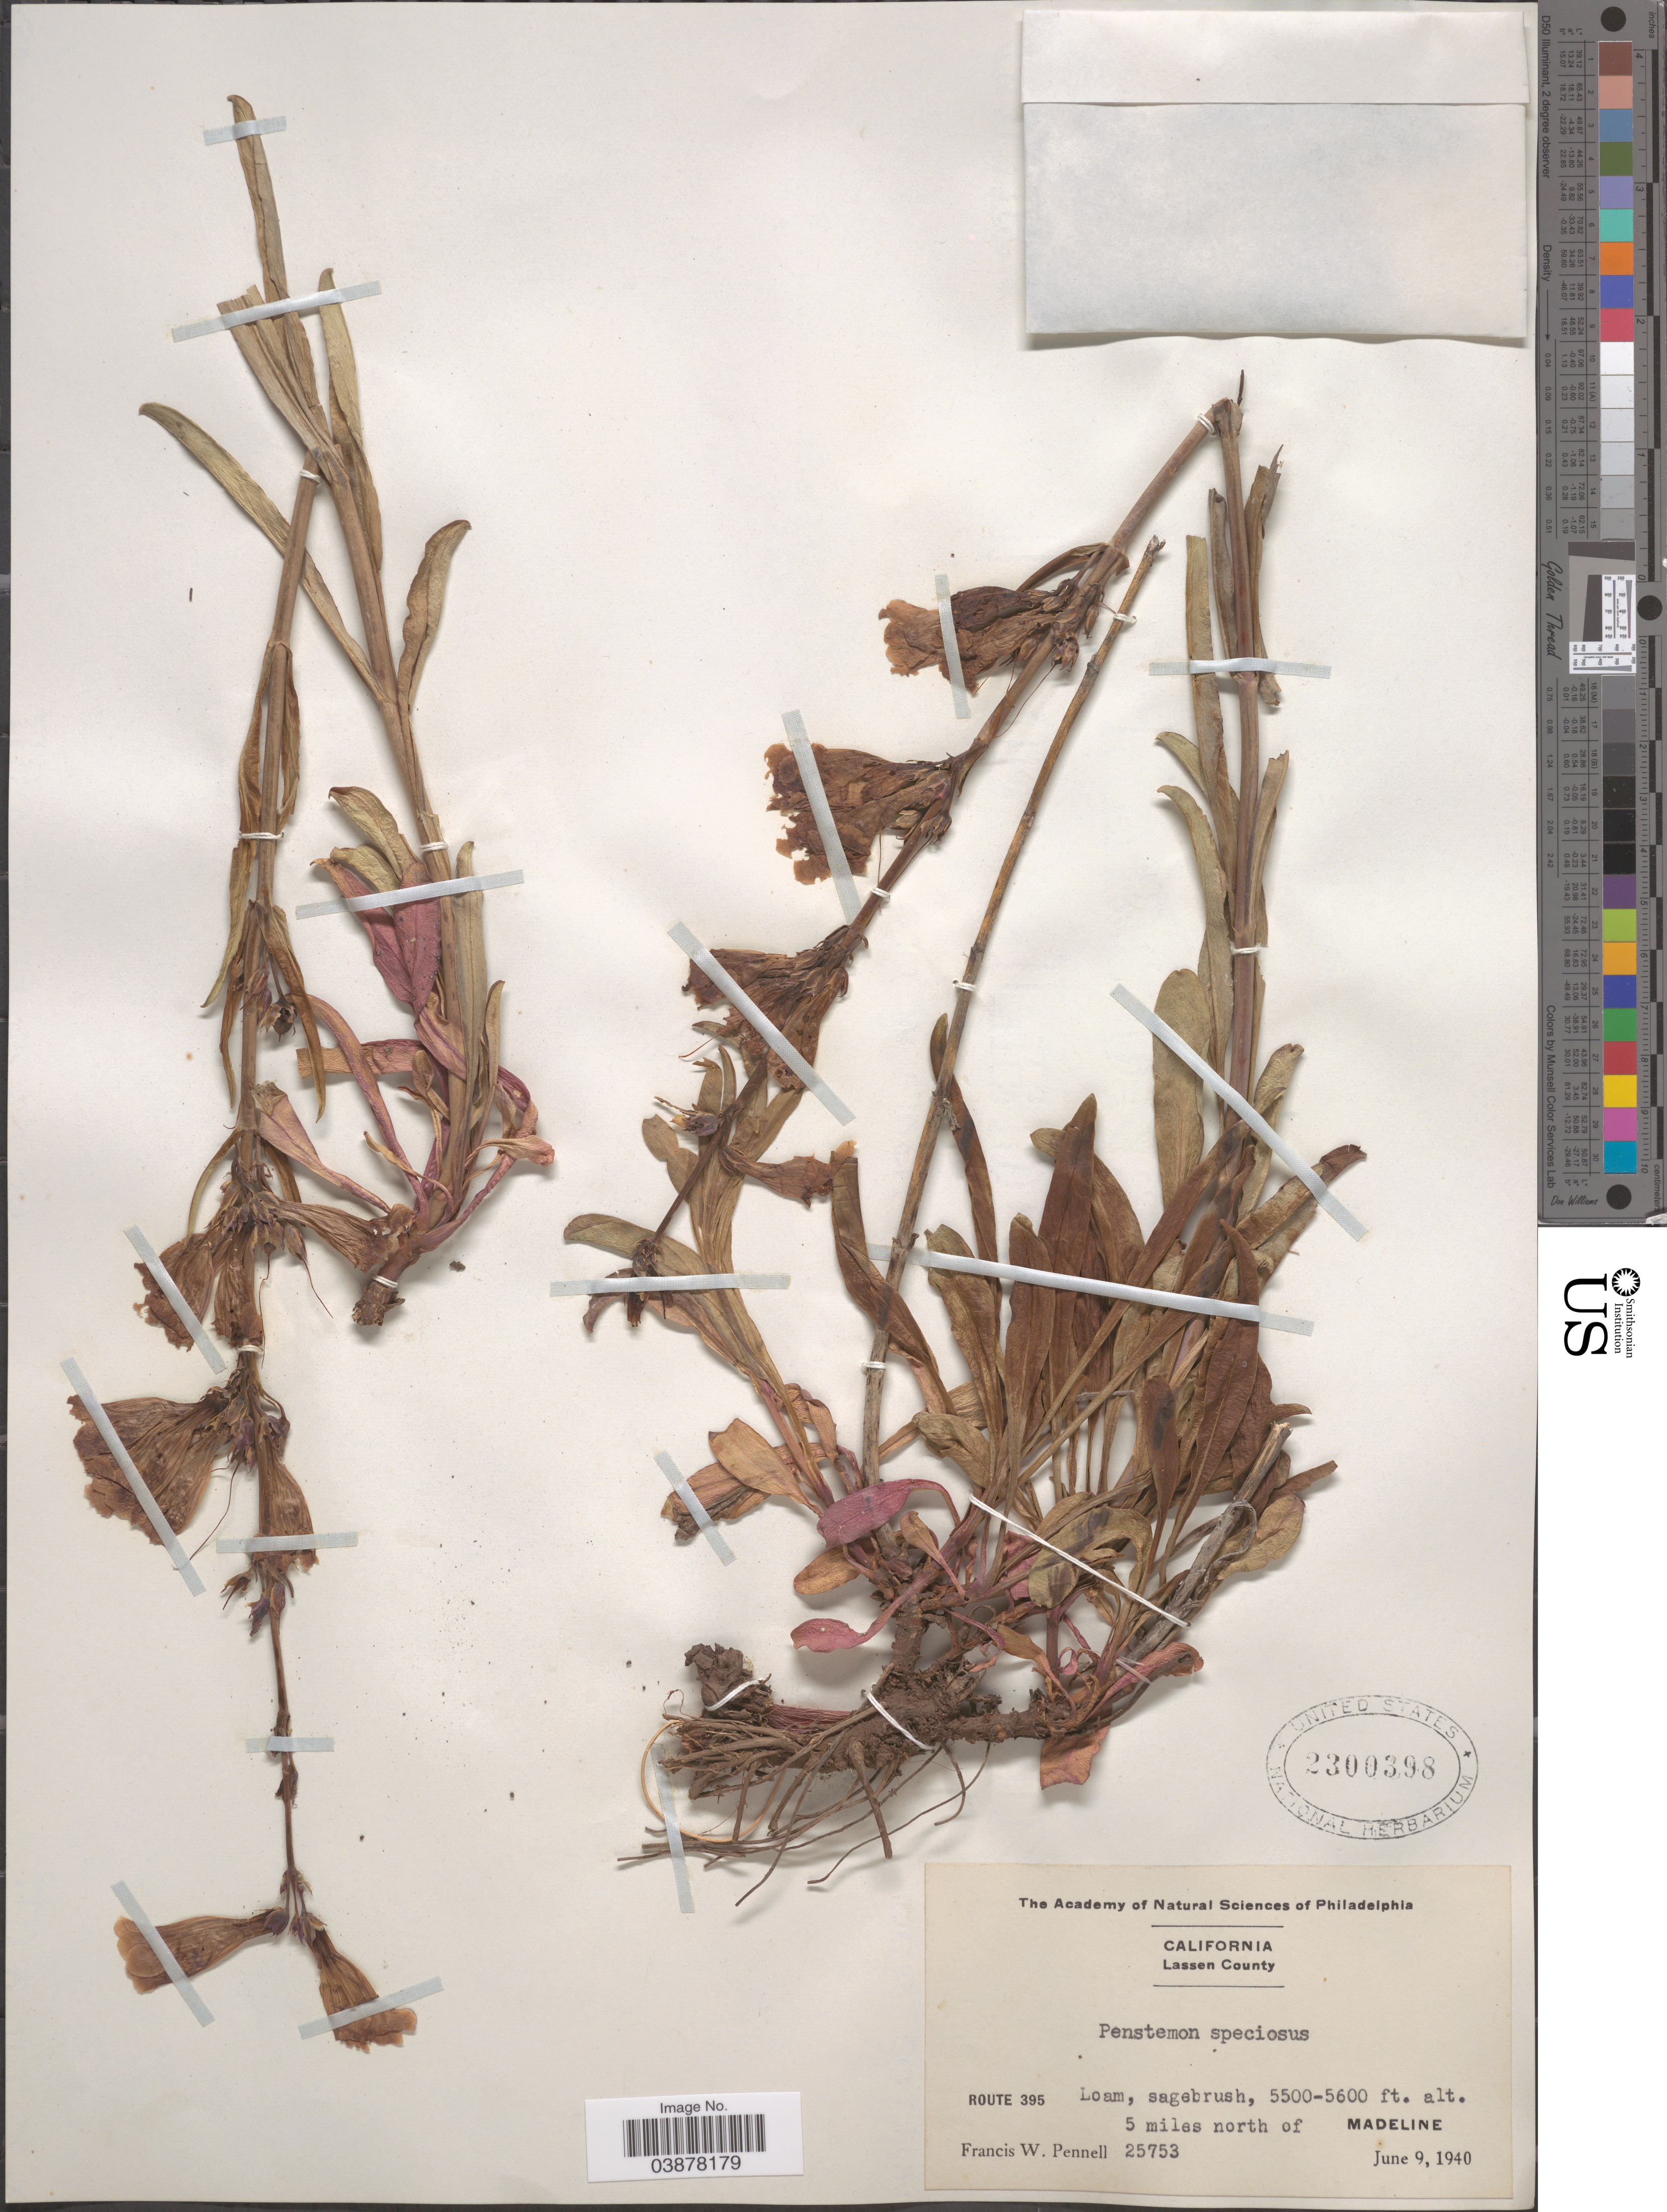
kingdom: Plantae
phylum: Tracheophyta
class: Magnoliopsida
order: Lamiales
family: Plantaginaceae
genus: Penstemon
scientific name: Penstemon speciosus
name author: Douglas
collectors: F. W. Pennell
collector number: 25753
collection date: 1940-06-09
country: United States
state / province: California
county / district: Lassen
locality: Lassen County. Route 395, 5 miles north of Madeline.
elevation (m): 1676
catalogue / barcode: US 2300398